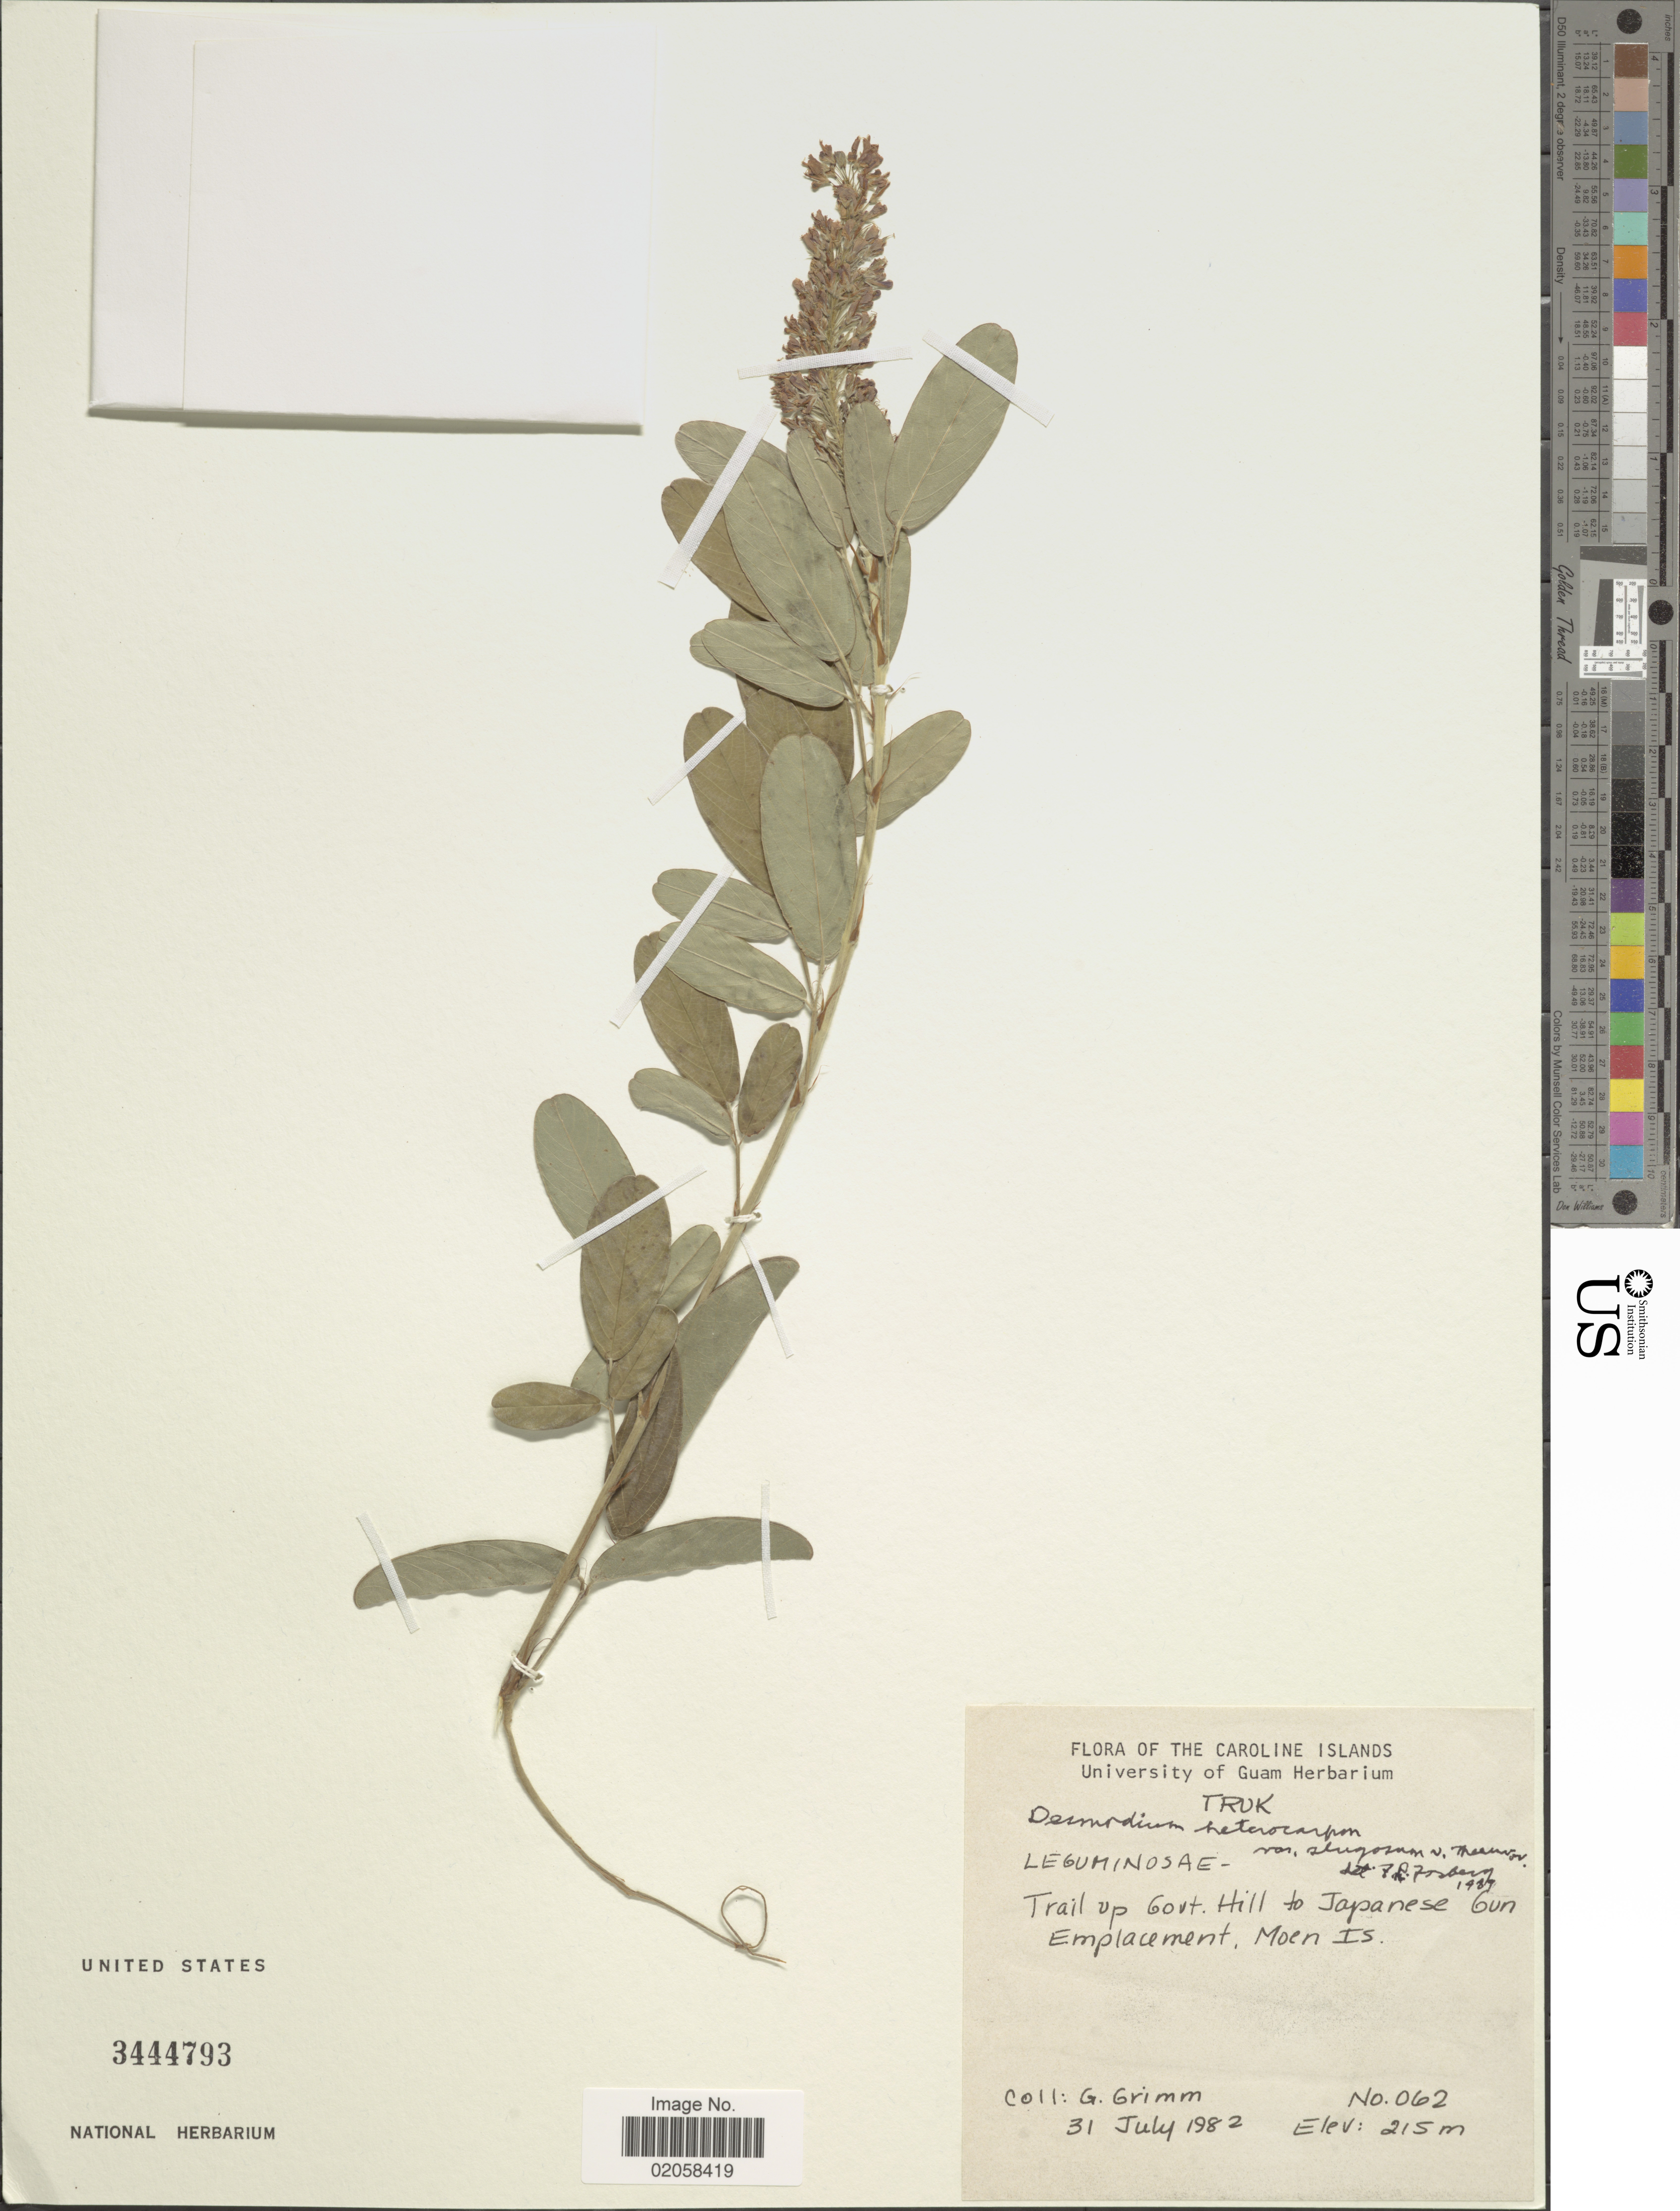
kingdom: Plantae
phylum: Tracheophyta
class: Magnoliopsida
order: Fabales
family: Fabaceae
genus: Grona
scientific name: Grona heterocarpos var. strigosa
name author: (Meeuwen) H. Ohashi & K. Ohashi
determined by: Strong, Mark T., (BOT), Smithsonian Institution - National Museum of Natural History (UNITED STATES)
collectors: G. Grimm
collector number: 062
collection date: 1982-07-31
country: Micronesia, Federated States of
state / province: Truk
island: Moen [Wono]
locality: Caroline Islands, Truk, Trail up Ghost Hill to Japanese Gun Emplacement, Moen Is.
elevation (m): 215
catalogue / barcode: US 3444793